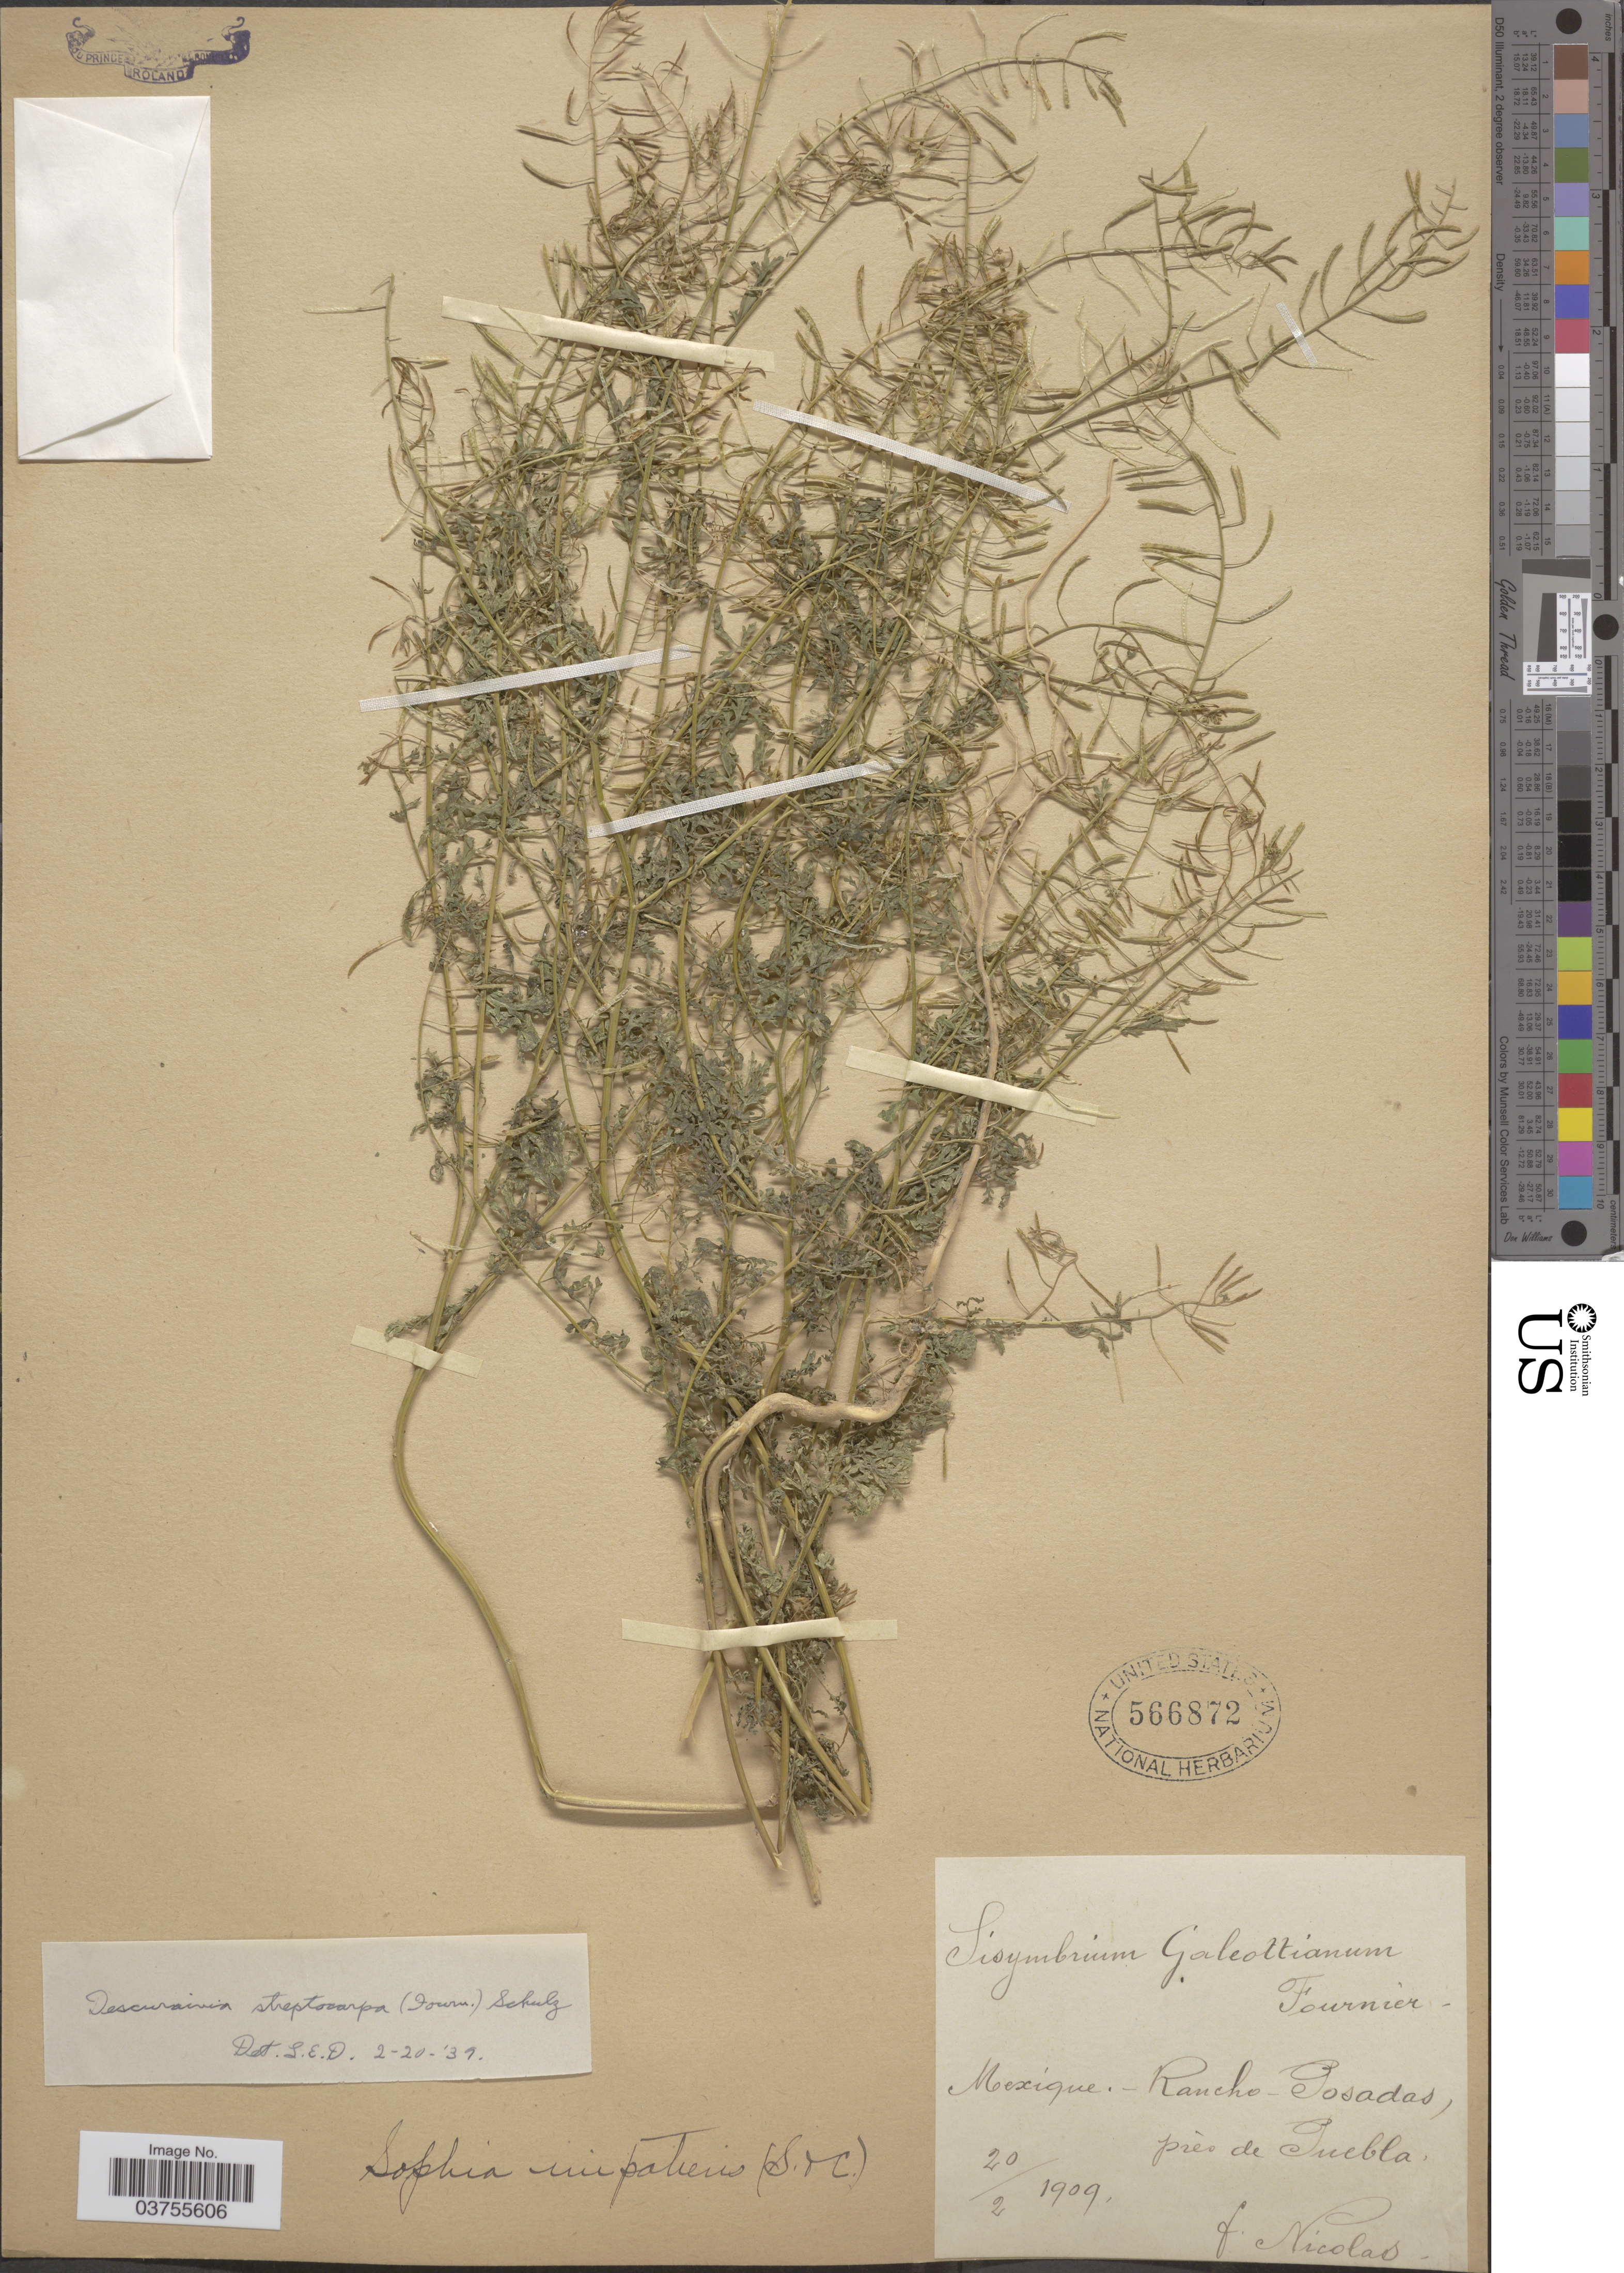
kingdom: Plantae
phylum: Tracheophyta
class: Magnoliopsida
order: Brassicales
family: Brassicaceae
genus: Descurainia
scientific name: Descurainia streptocarpa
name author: (E. Fourn. & C.A. Mey.) O.E. Schulz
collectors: F. Nicolas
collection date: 1909-02-20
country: Mexico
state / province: Puebla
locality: Rancho Posadas, près de Puebla.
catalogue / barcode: US 566872